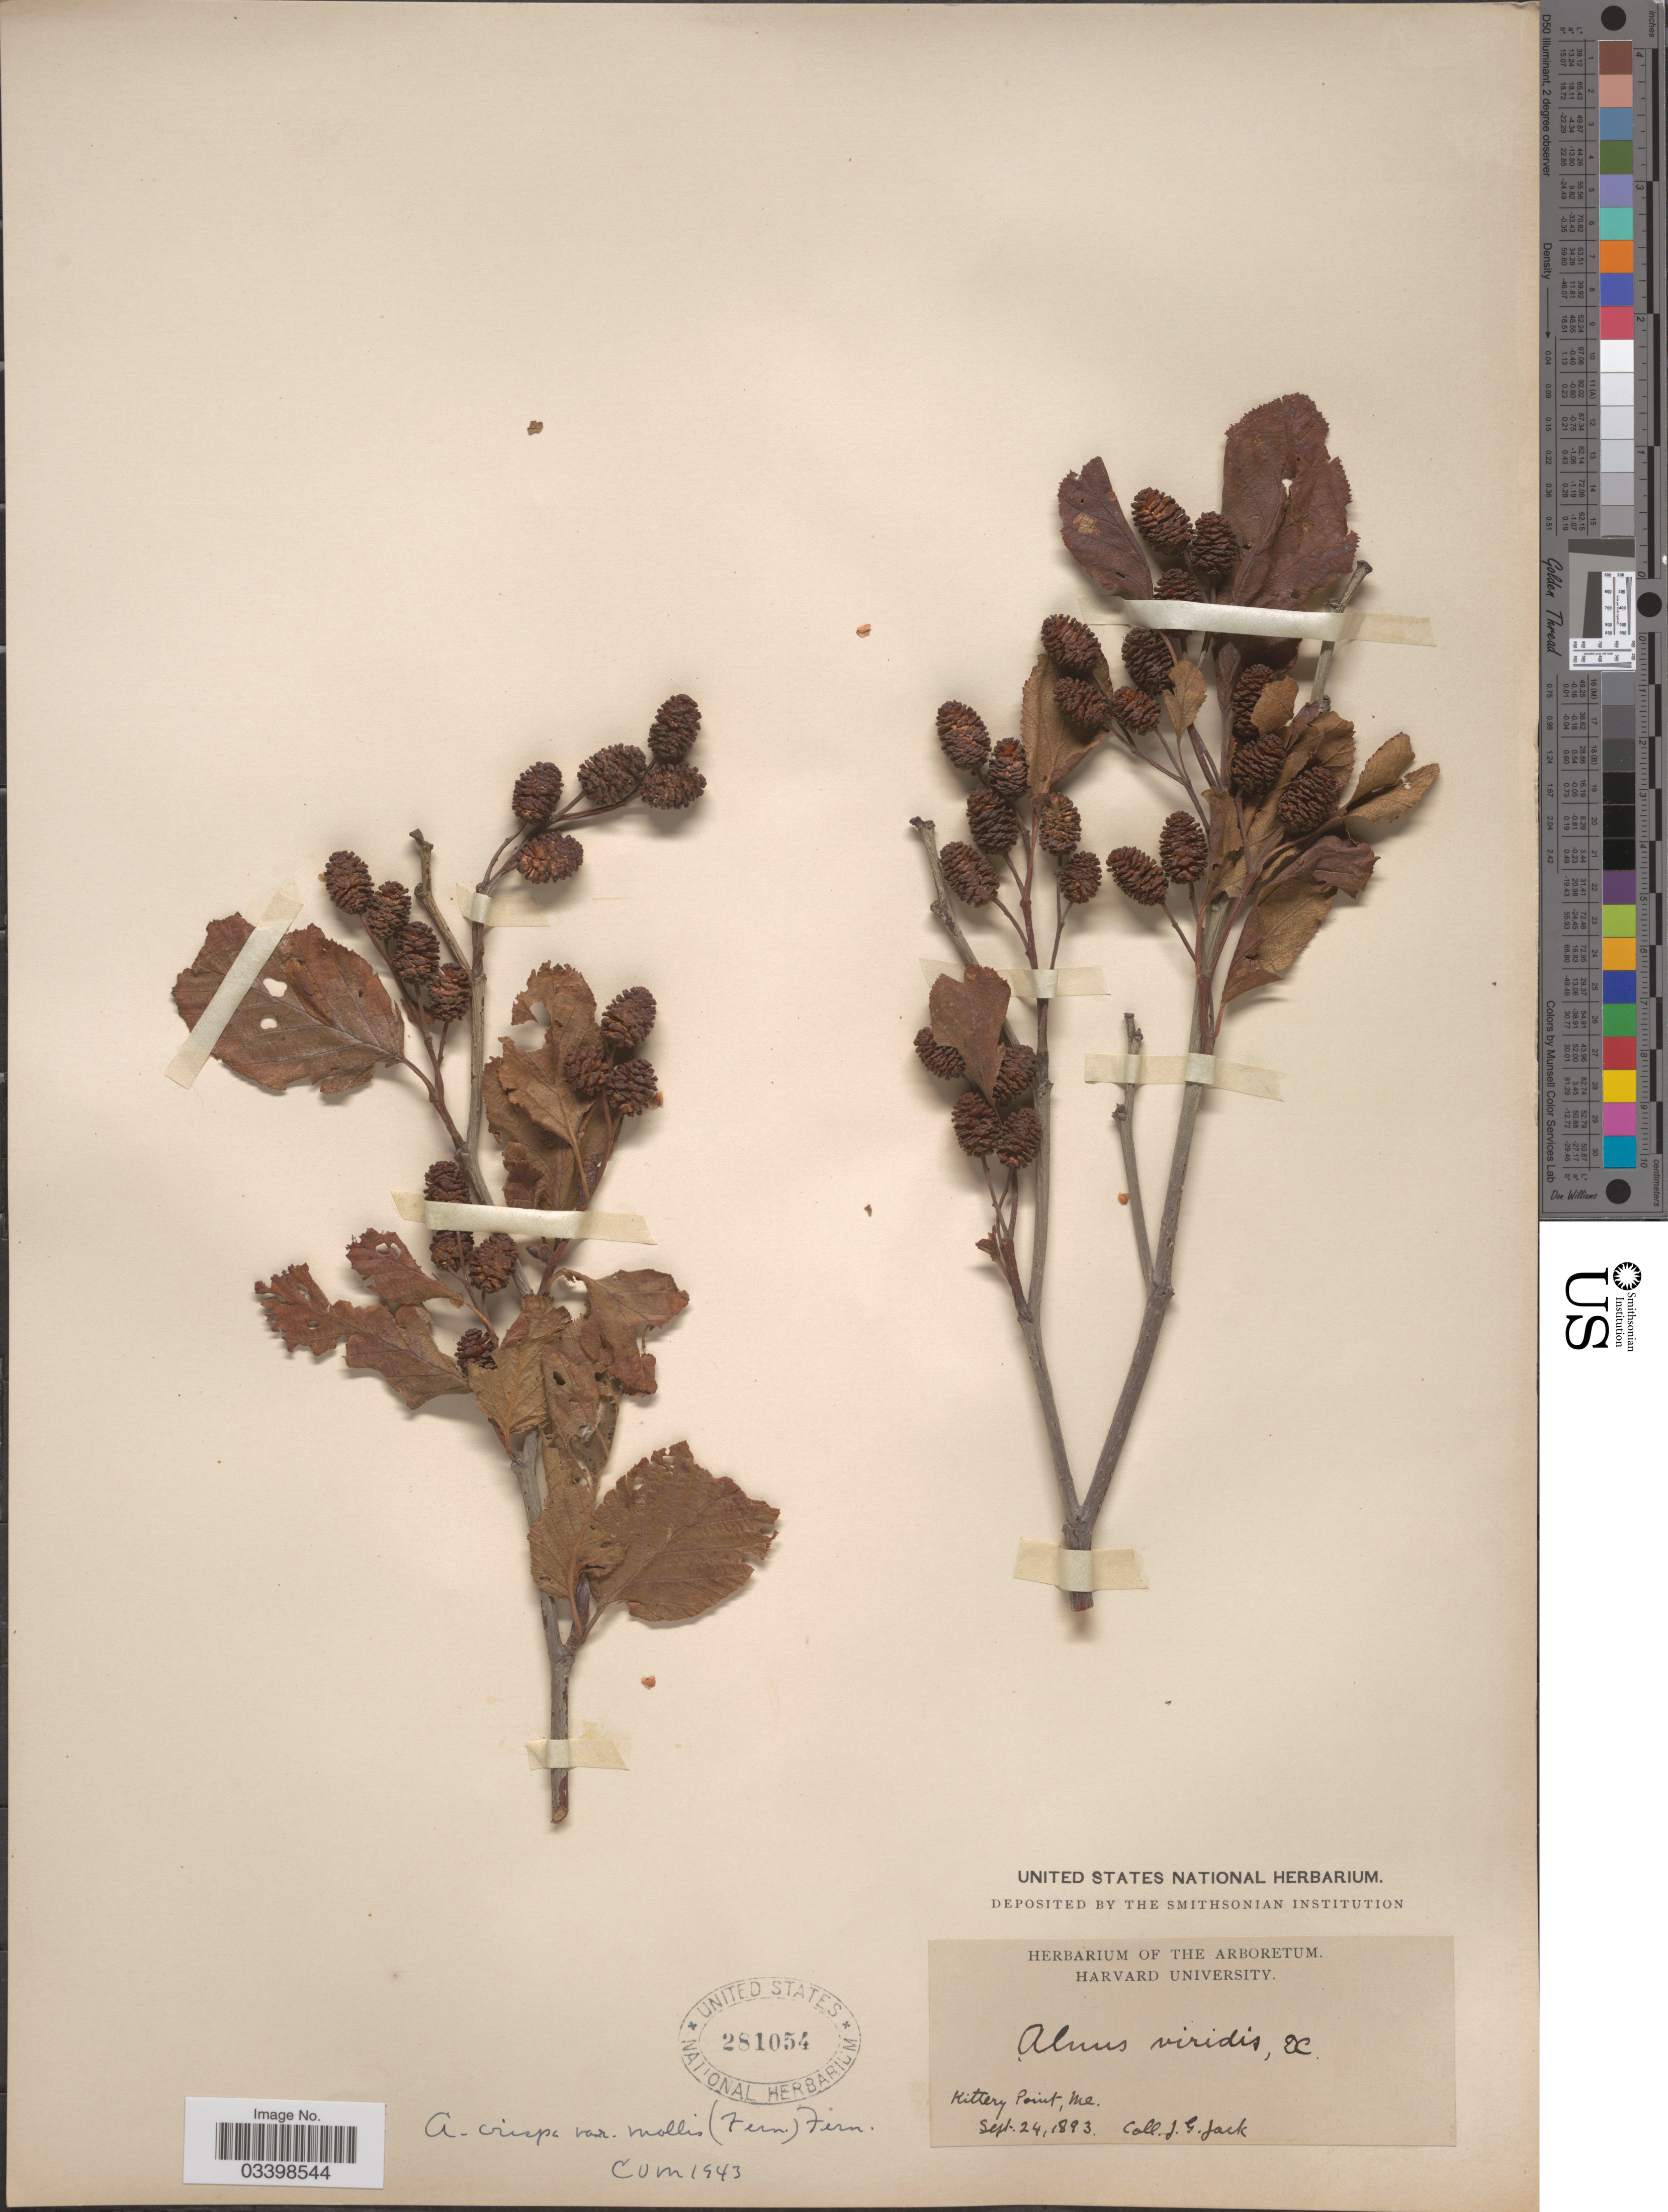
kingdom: Plantae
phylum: Tracheophyta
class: Magnoliopsida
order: Fagales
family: Betulaceae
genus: Alnus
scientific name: Alnus viridis subsp. crispa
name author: (Aiton) Turrill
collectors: J. G. Jack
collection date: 1893-09-24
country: United States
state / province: Maine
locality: Kittery Point.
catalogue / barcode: US 281054